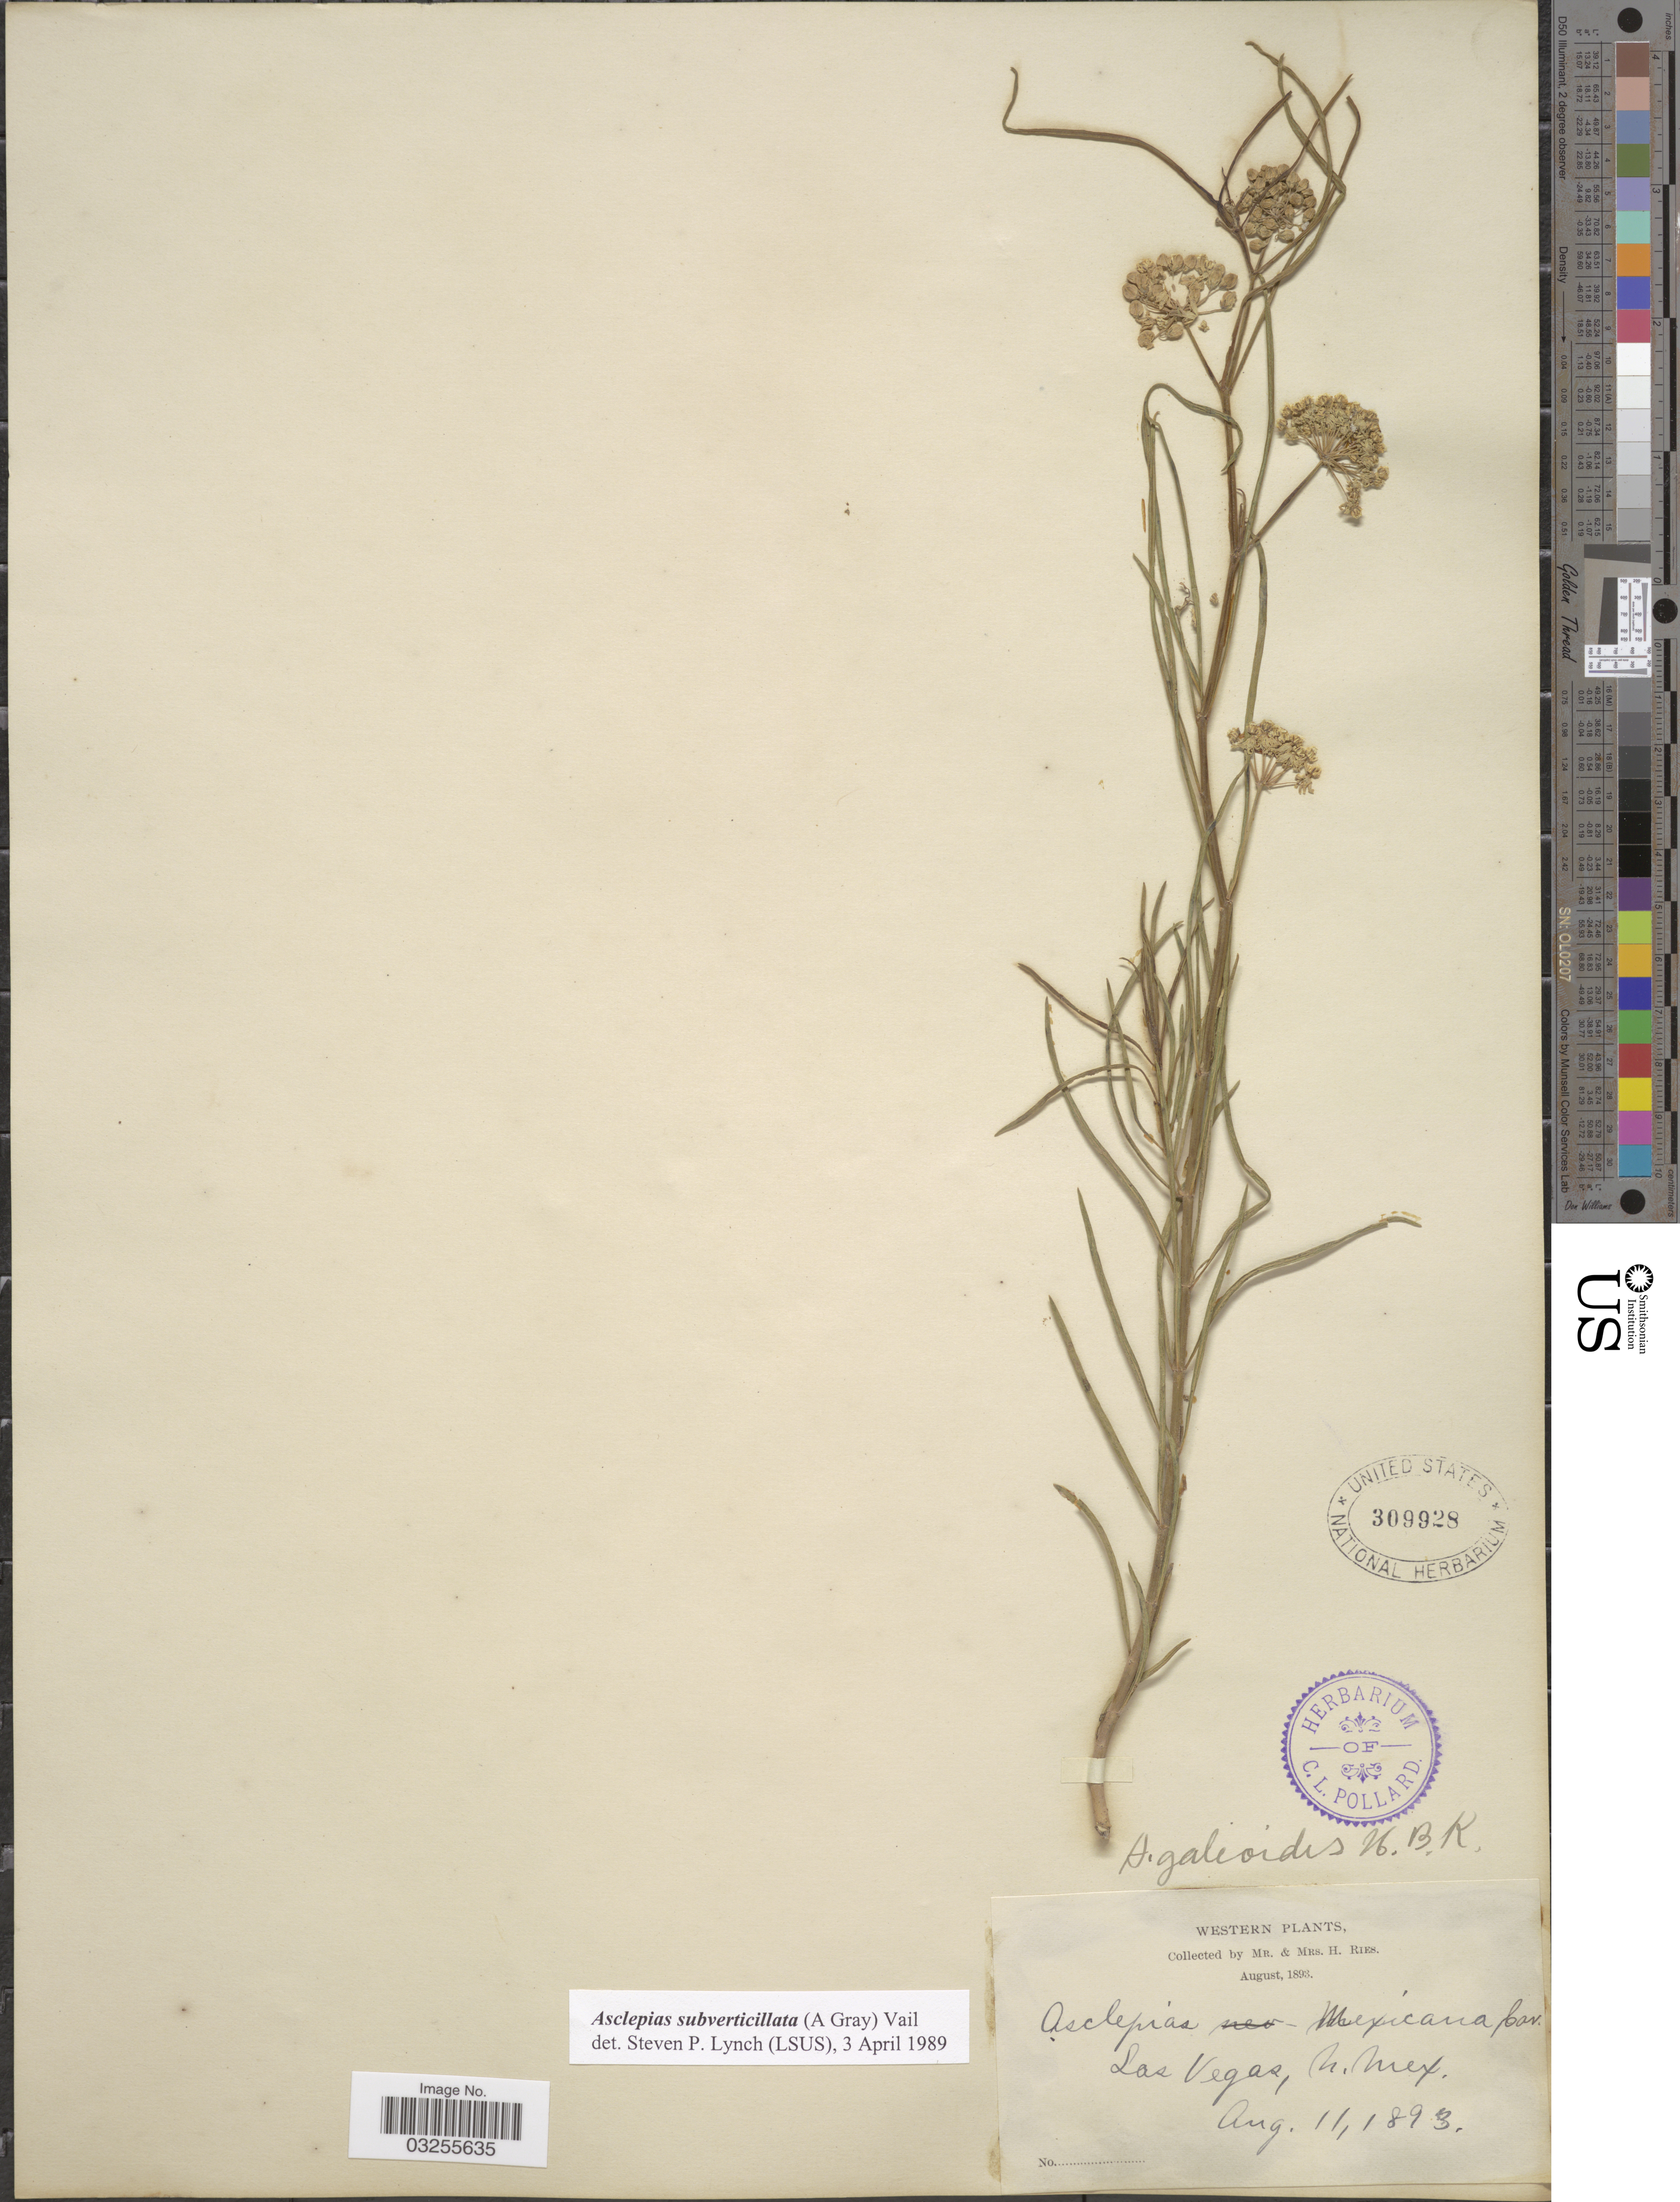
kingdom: Plantae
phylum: Tracheophyta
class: Magnoliopsida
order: Gentianales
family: Apocynaceae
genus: Asclepias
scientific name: Asclepias subverticillata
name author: (A. Gray) Vail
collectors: H. Ries & H. Ries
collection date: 1893-08-11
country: United States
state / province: New Mexico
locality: Las Vegas.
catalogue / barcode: US 309928